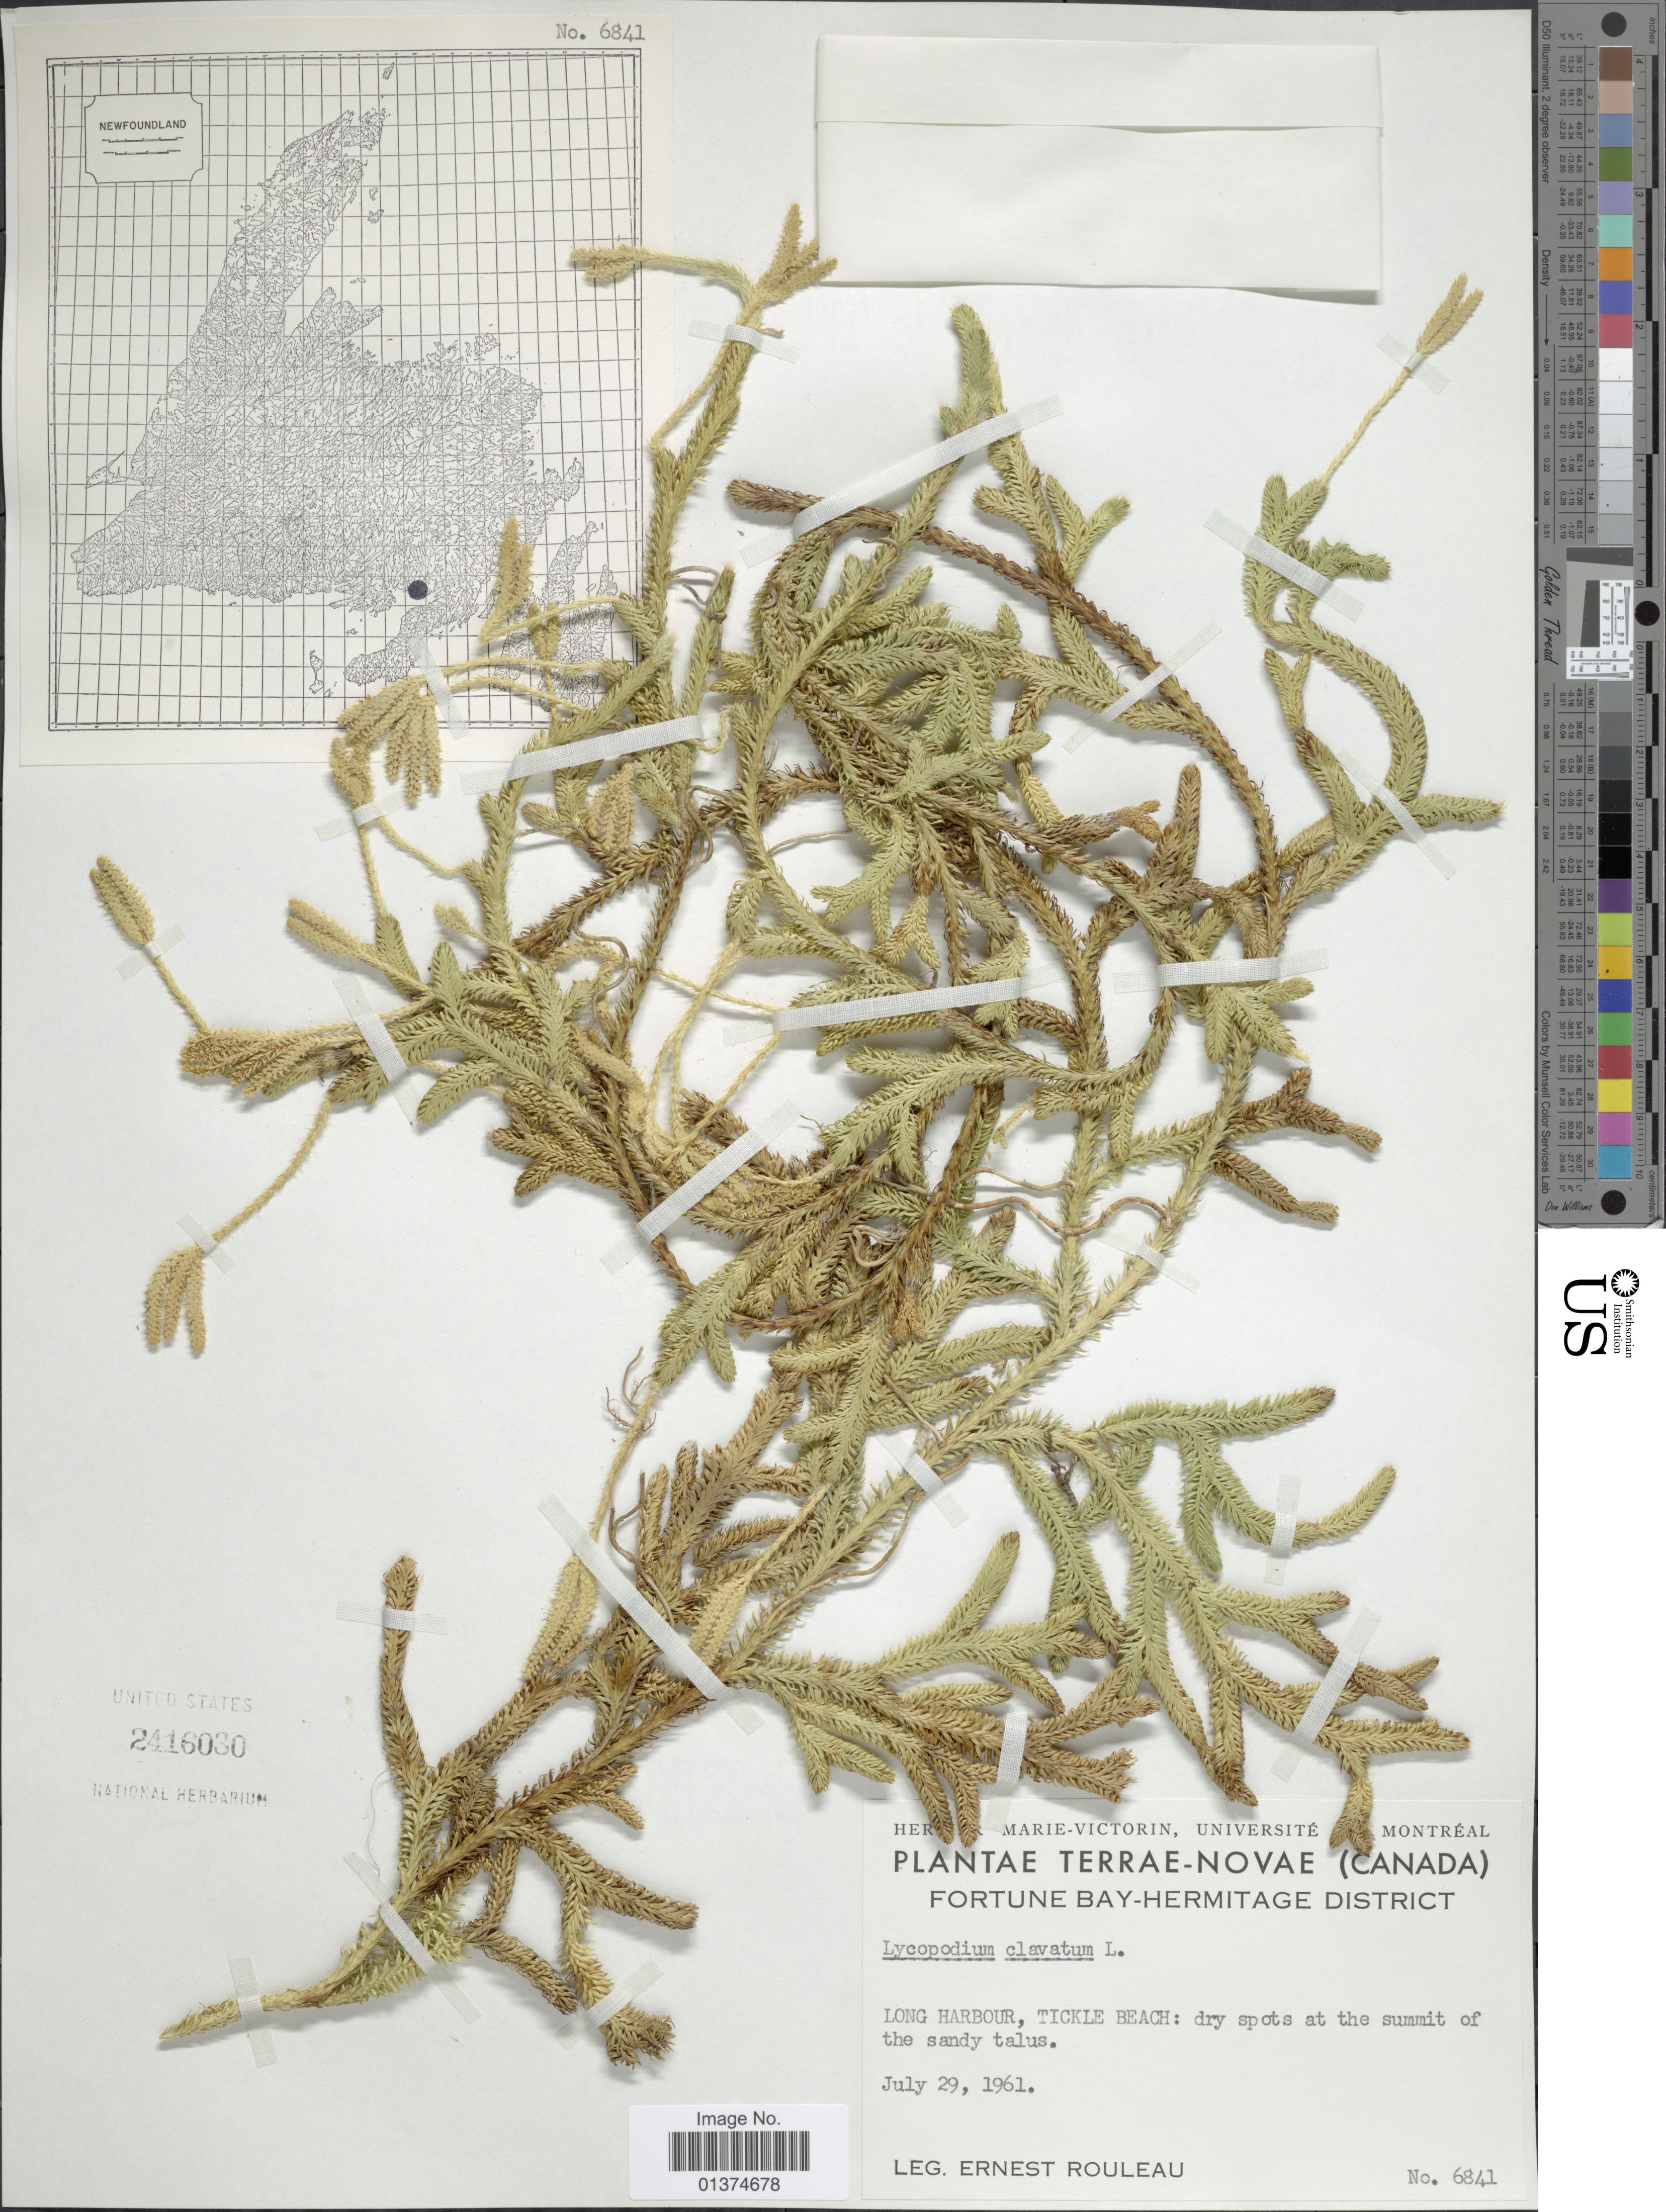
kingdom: Plantae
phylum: Tracheophyta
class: Lycopodiopsida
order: Lycopodiales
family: Lycopodiaceae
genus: Lycopodium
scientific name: Lycopodium clavatum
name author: L.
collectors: J. Rouleau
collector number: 6841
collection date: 1961-07-29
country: Canada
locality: Terrae-Novae Fortune Bay-Hermitage District, Long Harbour, Tickle Beach: dry spots at the summit of the sandy talus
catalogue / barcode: US 2416030